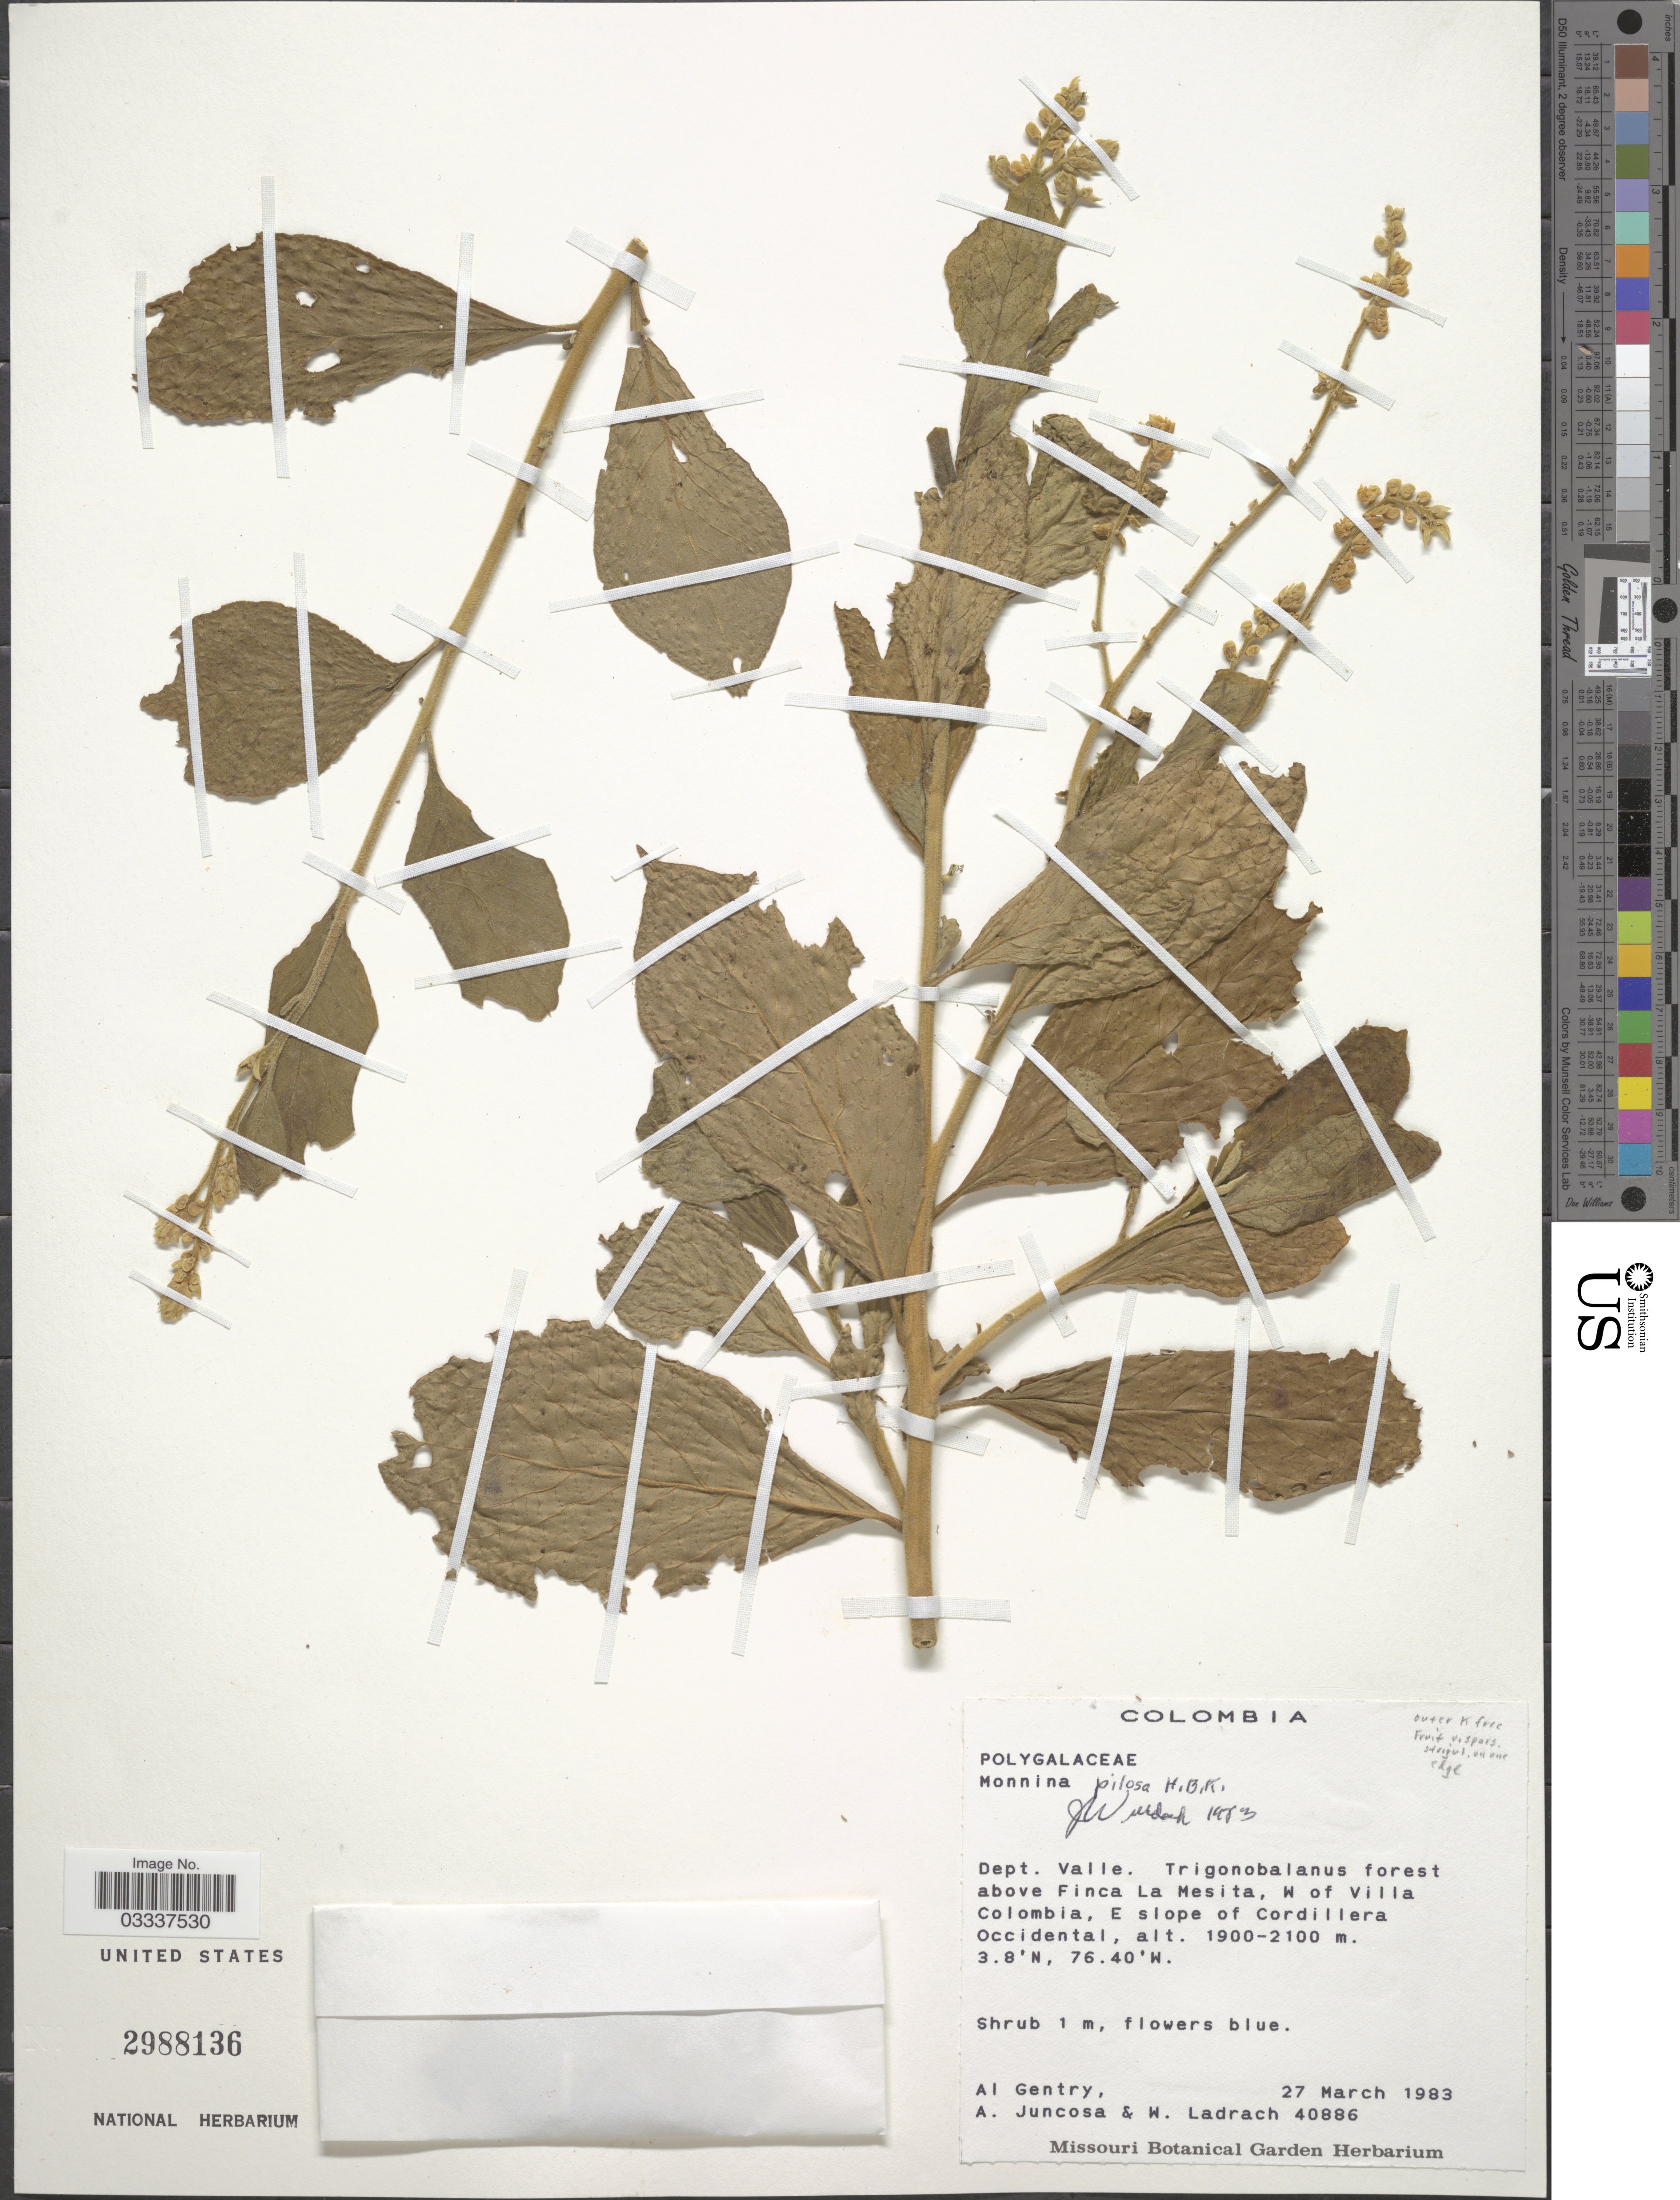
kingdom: Plantae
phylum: Tracheophyta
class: Magnoliopsida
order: Fabales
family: Polygalaceae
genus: Monnina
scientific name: Monnina hirta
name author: (Bonpl.) B. Eriksen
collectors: A. H. Gentry, A. Juncosa & W. Ladrach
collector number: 40886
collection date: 1983-03-27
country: Colombia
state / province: Valle del Cauca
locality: Dept. Valle. Trigonobalanus forest above Finca La Mesita, W of Villa Colombia, E slope of Cordillera Occidental.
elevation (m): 1900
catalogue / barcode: US 2988136